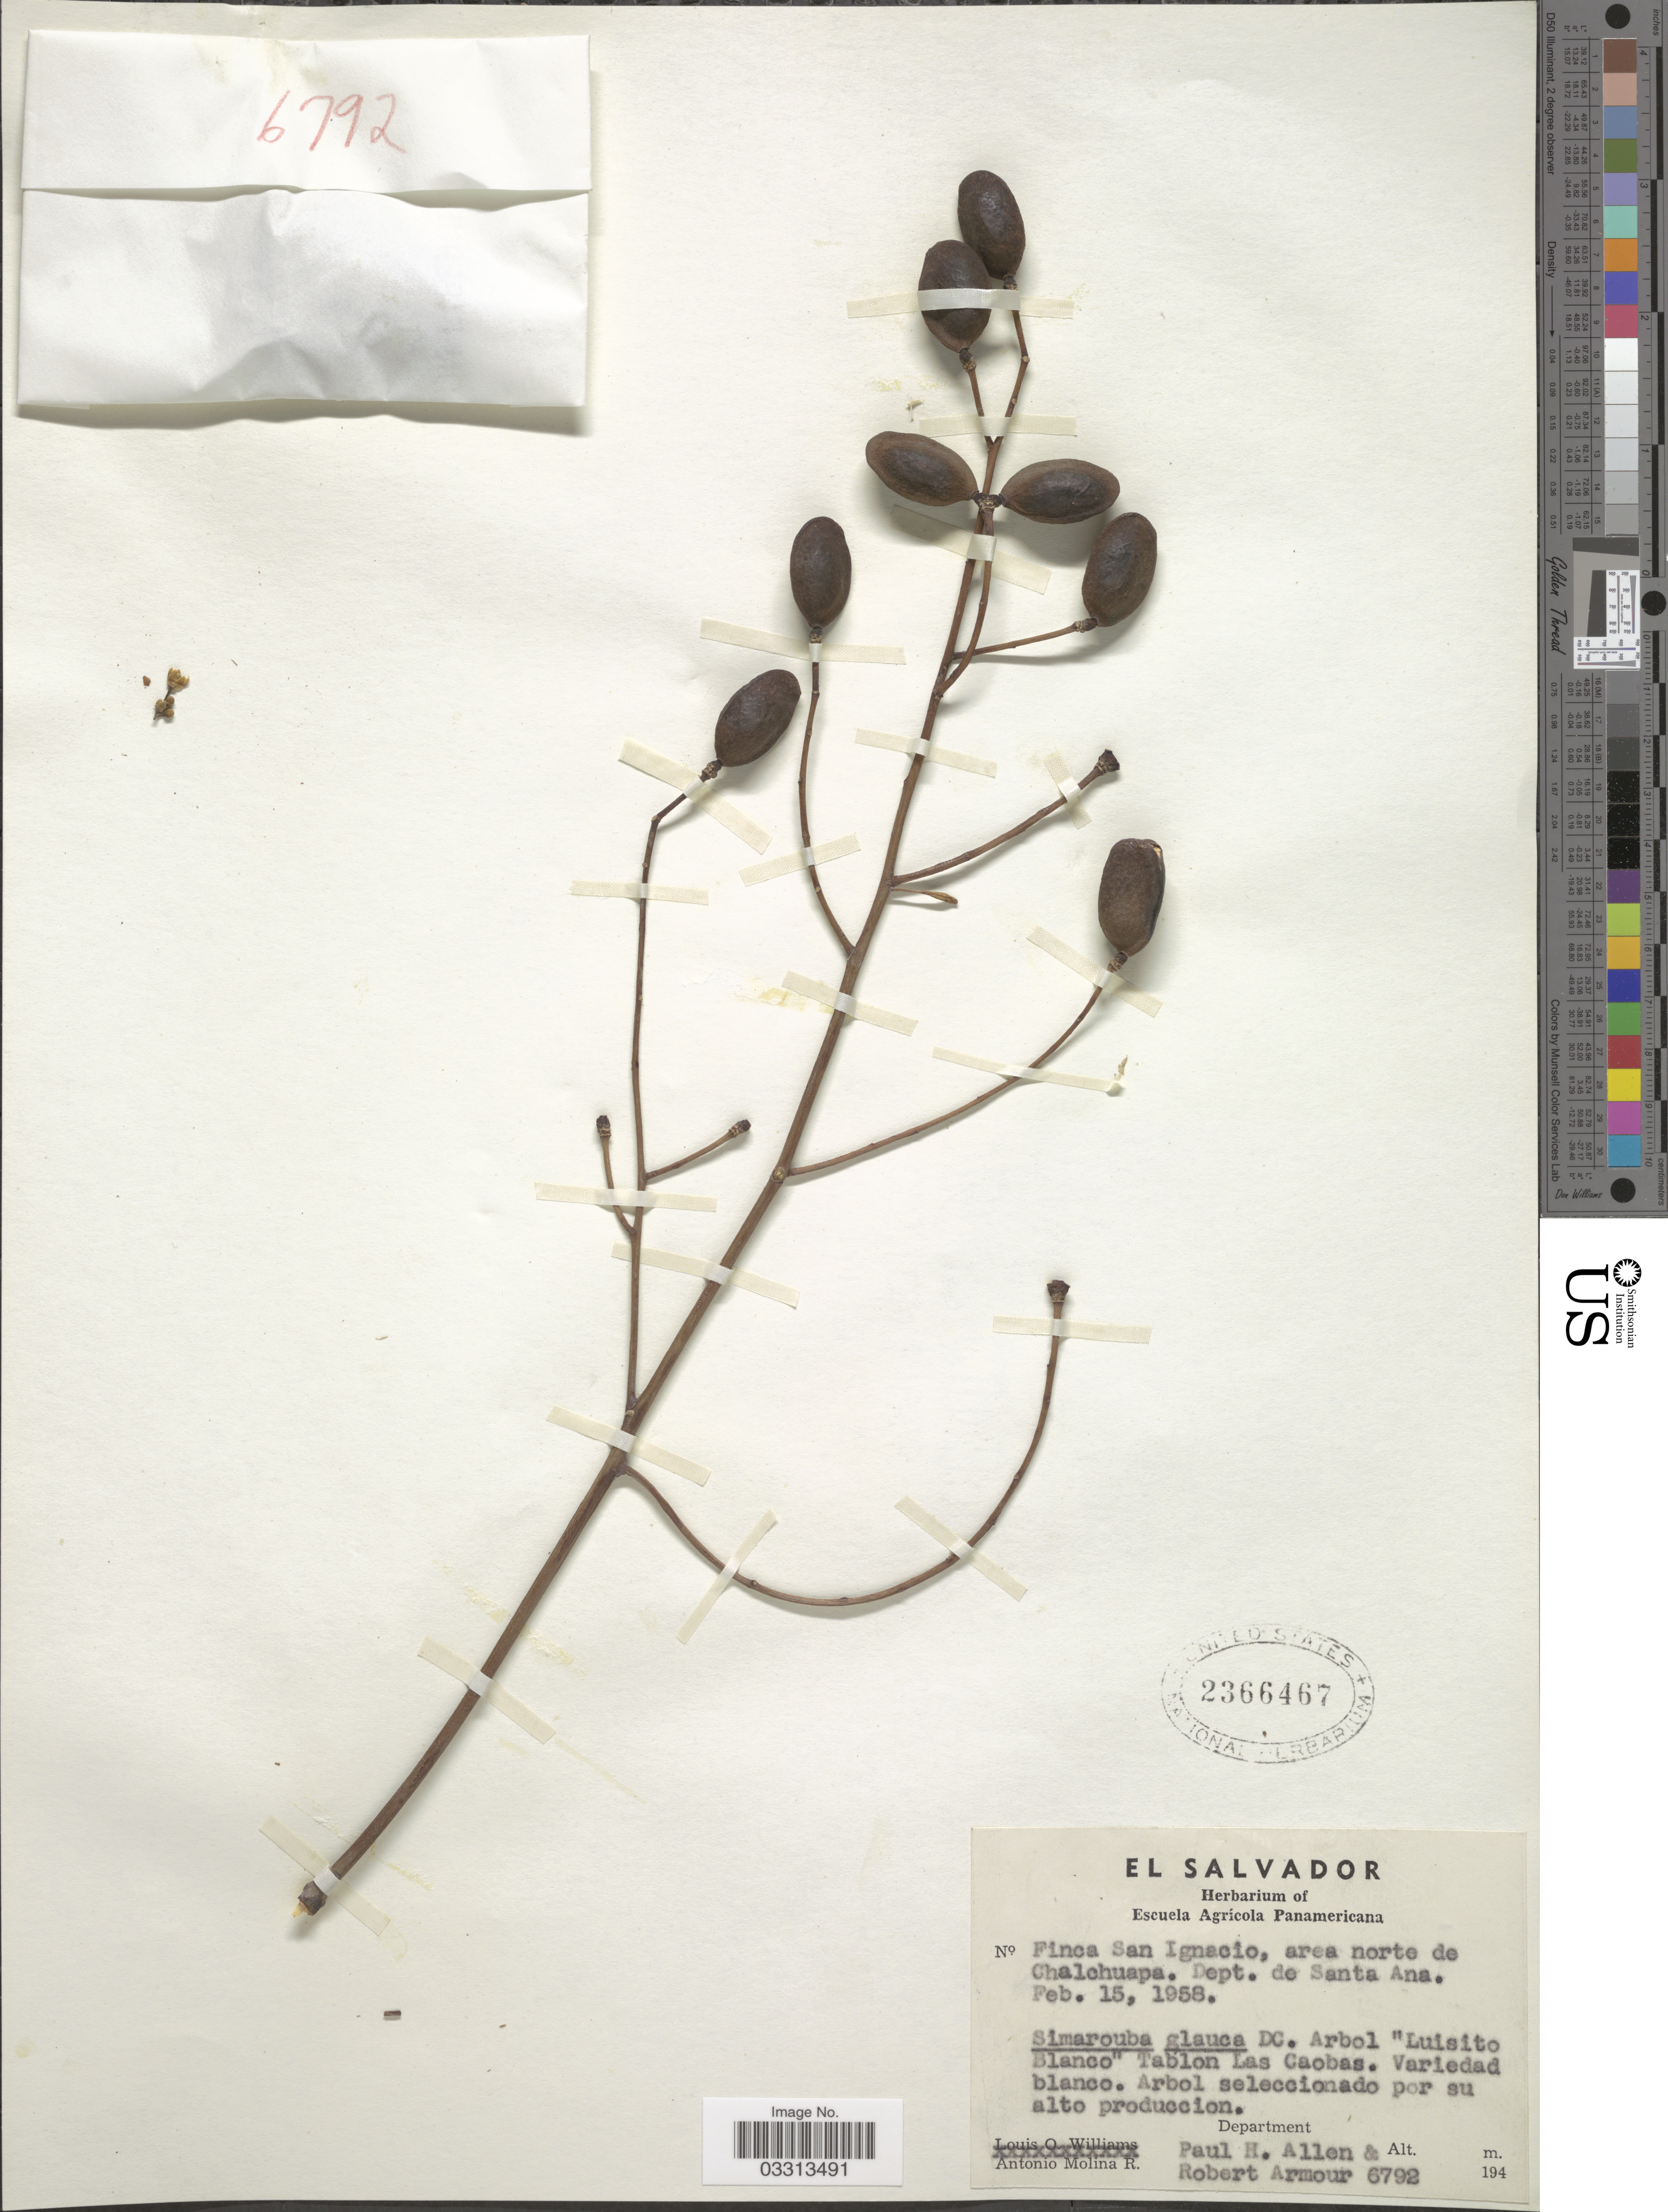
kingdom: Plantae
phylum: Tracheophyta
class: Magnoliopsida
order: Sapindales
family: Simaroubaceae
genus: Simarouba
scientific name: Simarouba glauca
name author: DC.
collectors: P. H. Allen & R. Armour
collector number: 6792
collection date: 1958-02-15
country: El Salvador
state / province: Santa Ana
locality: Finca San Ignacio, area norte de Chalchuapa, Dept. de Santa Ana.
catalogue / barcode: US 2366467